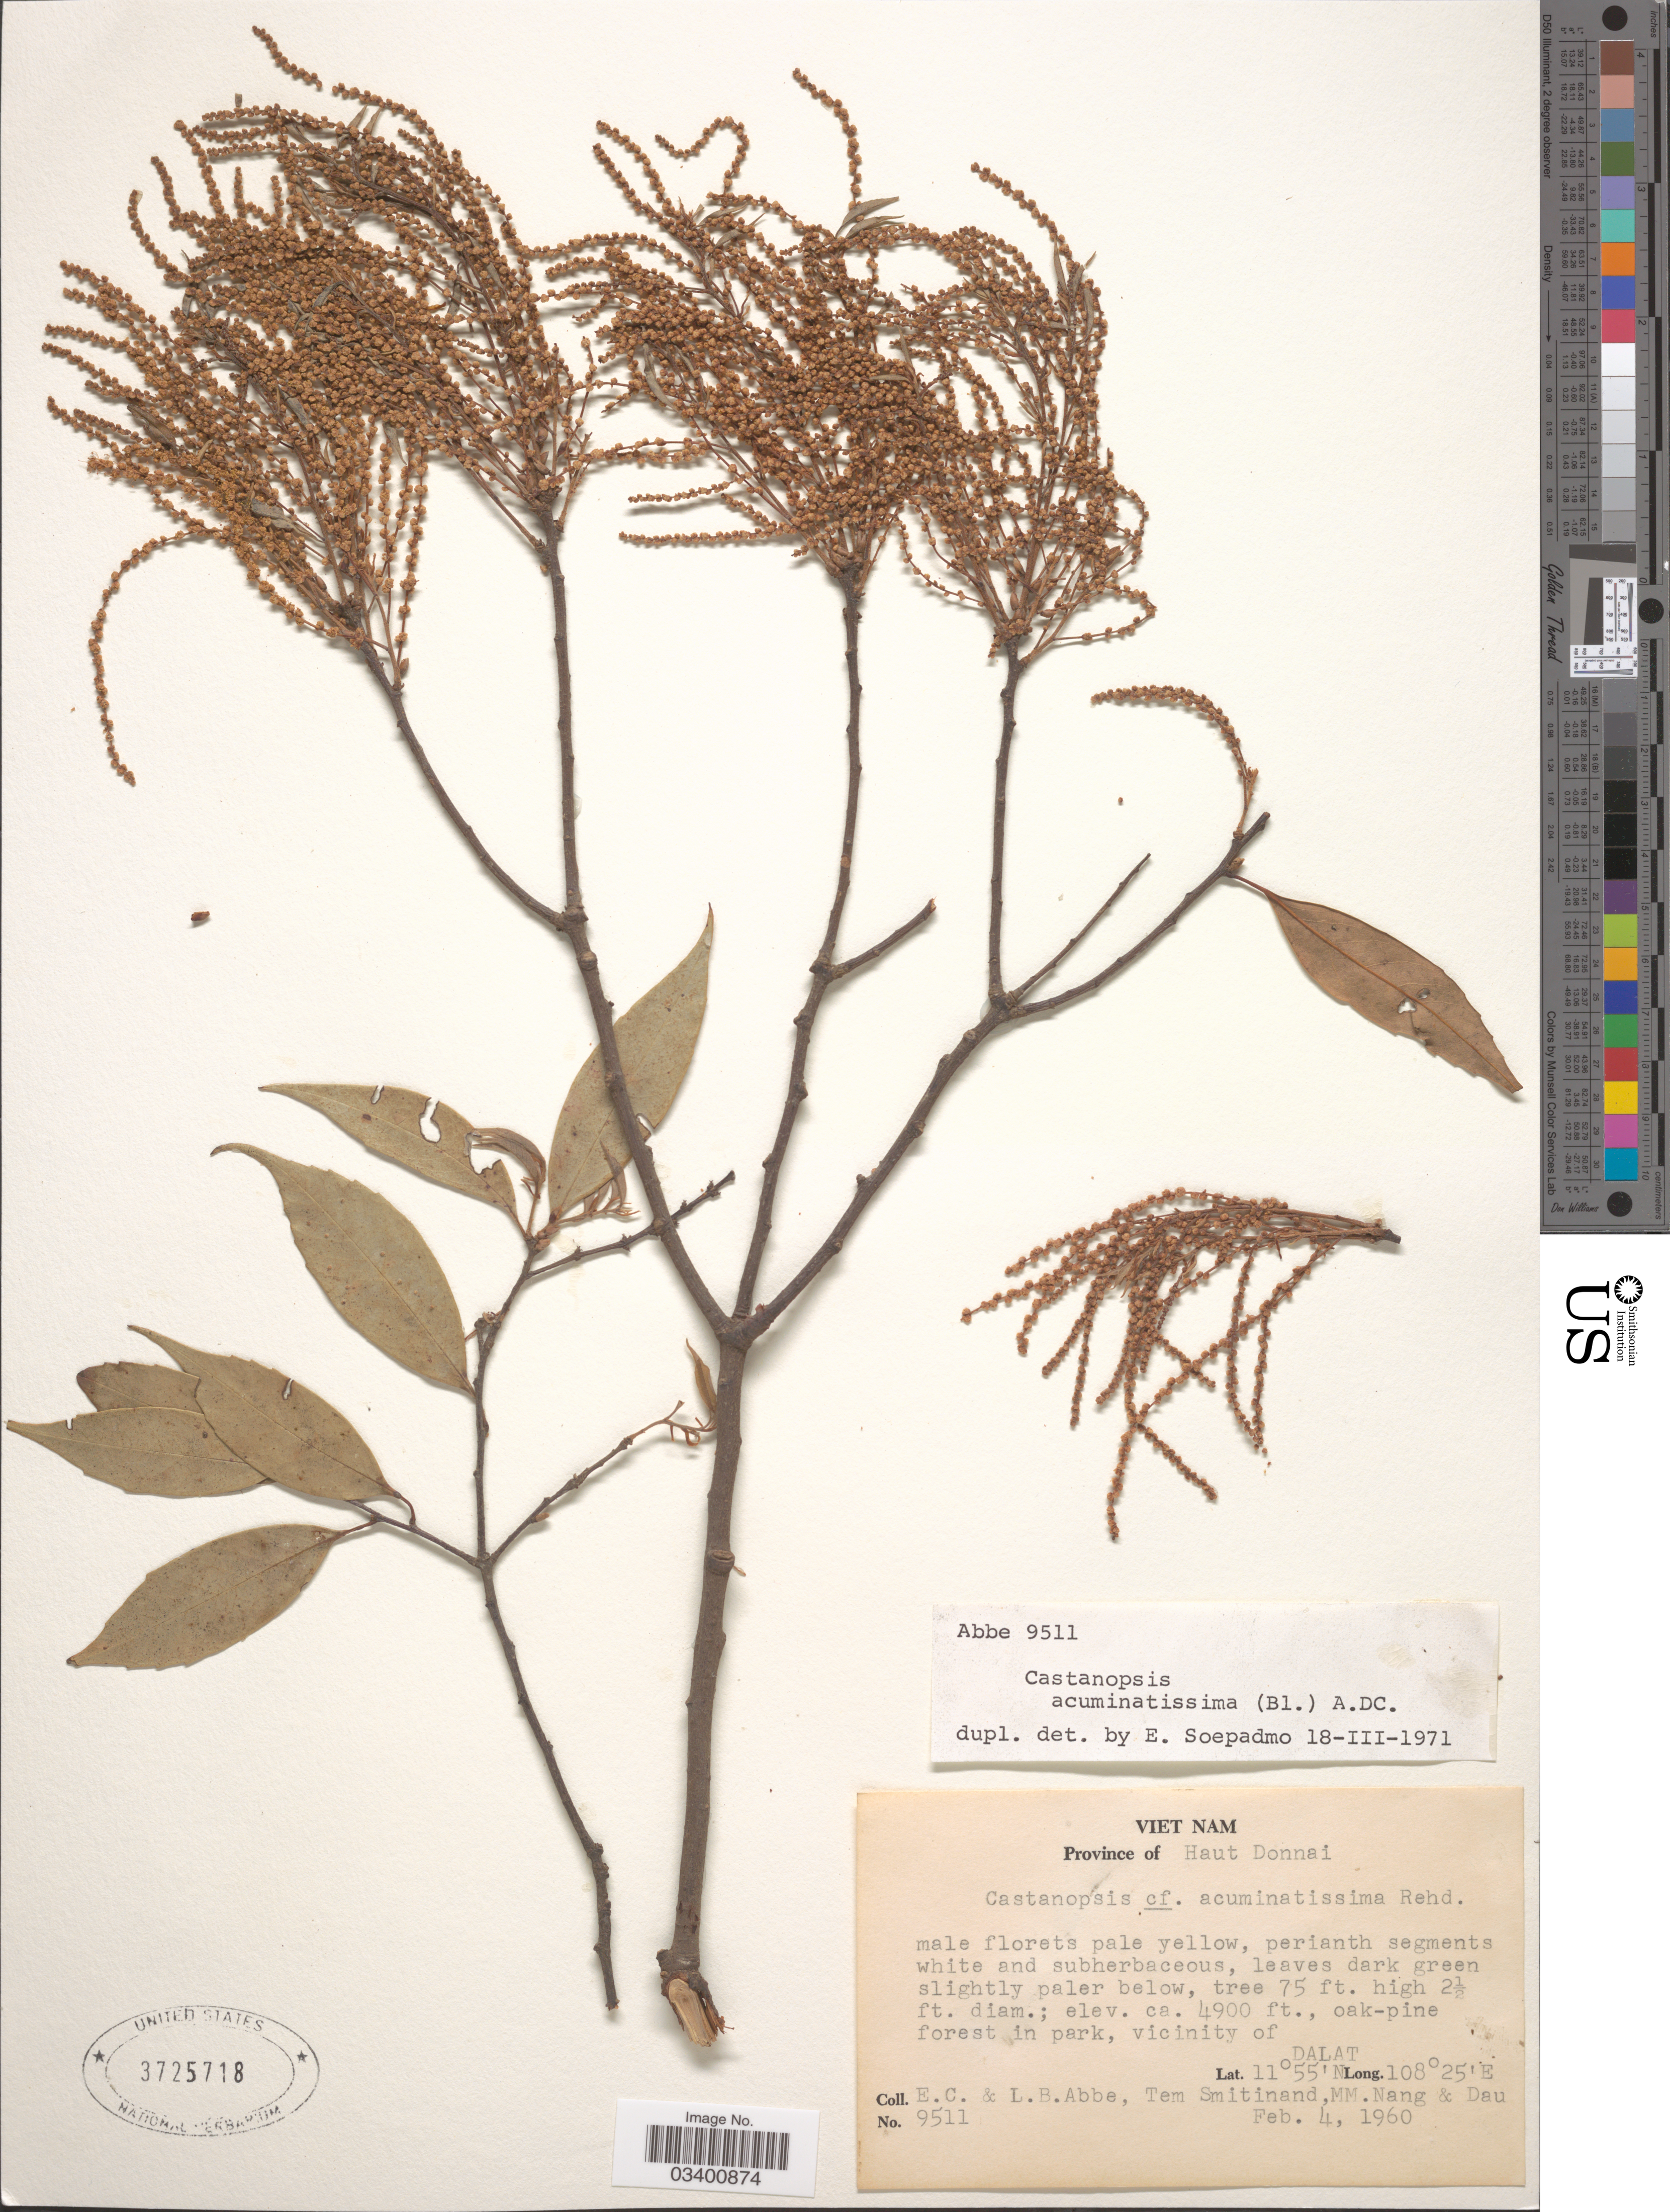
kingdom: Plantae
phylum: Tracheophyta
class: Magnoliopsida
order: Fagales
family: Fagaceae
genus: Castanopsis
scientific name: Castanopsis acuminatissima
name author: (Blume) A. DC.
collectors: E. C. Abbe, L. B. Abbe, T. Smitinand, M. Nang & -- Dau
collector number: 9511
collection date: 1960-02-04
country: Vietnam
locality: Province of Haut Donnai., oak-pine forest in park, vicinity of Dalat.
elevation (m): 1494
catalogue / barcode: US 3725718